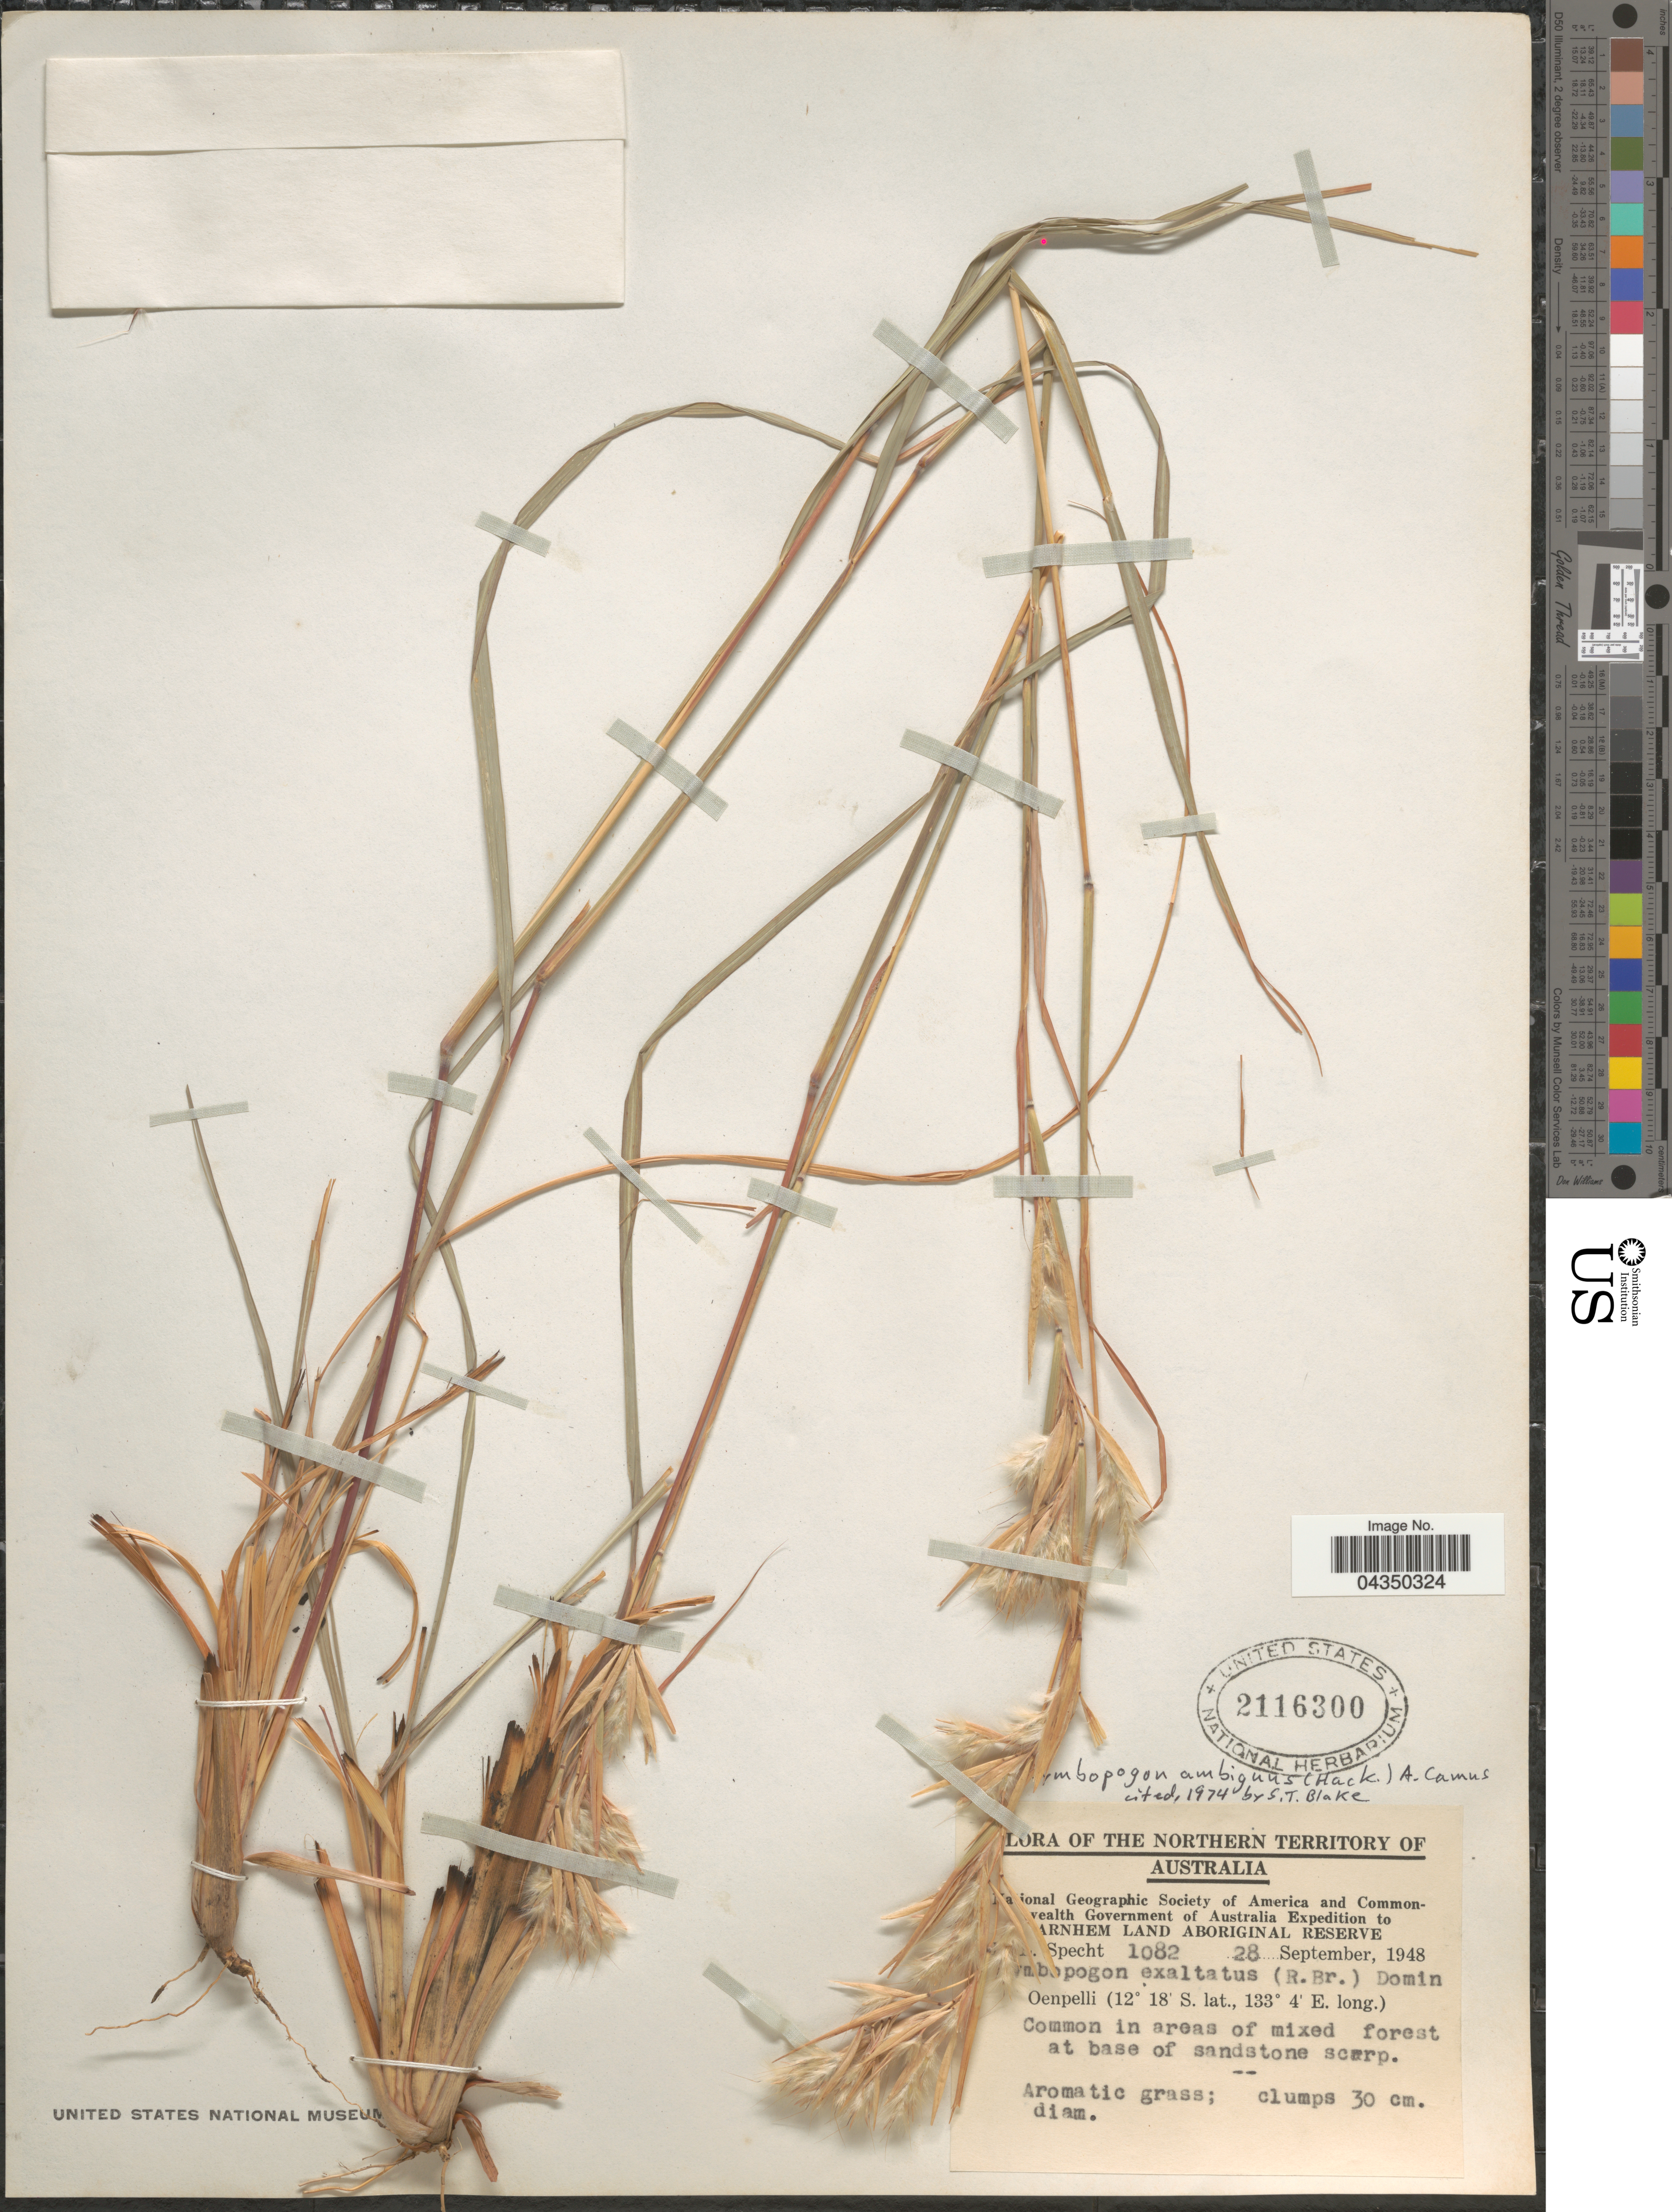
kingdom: Plantae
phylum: Tracheophyta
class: Liliopsida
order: Poales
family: Poaceae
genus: Cymbopogon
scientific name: Cymbopogon ambiguus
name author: A. Camus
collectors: R. L. Specht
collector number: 1082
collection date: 1948-09-28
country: Australia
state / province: Northern Territory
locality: [illegible text]a[illegible text]ional Geographic Society of America and Common[illegible text]ealth Government of Australia Expedition to [illegible text]rnhem and Aboriginal Reserve. Oenpelli. Common in areas of mixed forest at base of sandstone scarp.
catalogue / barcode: US 2116300